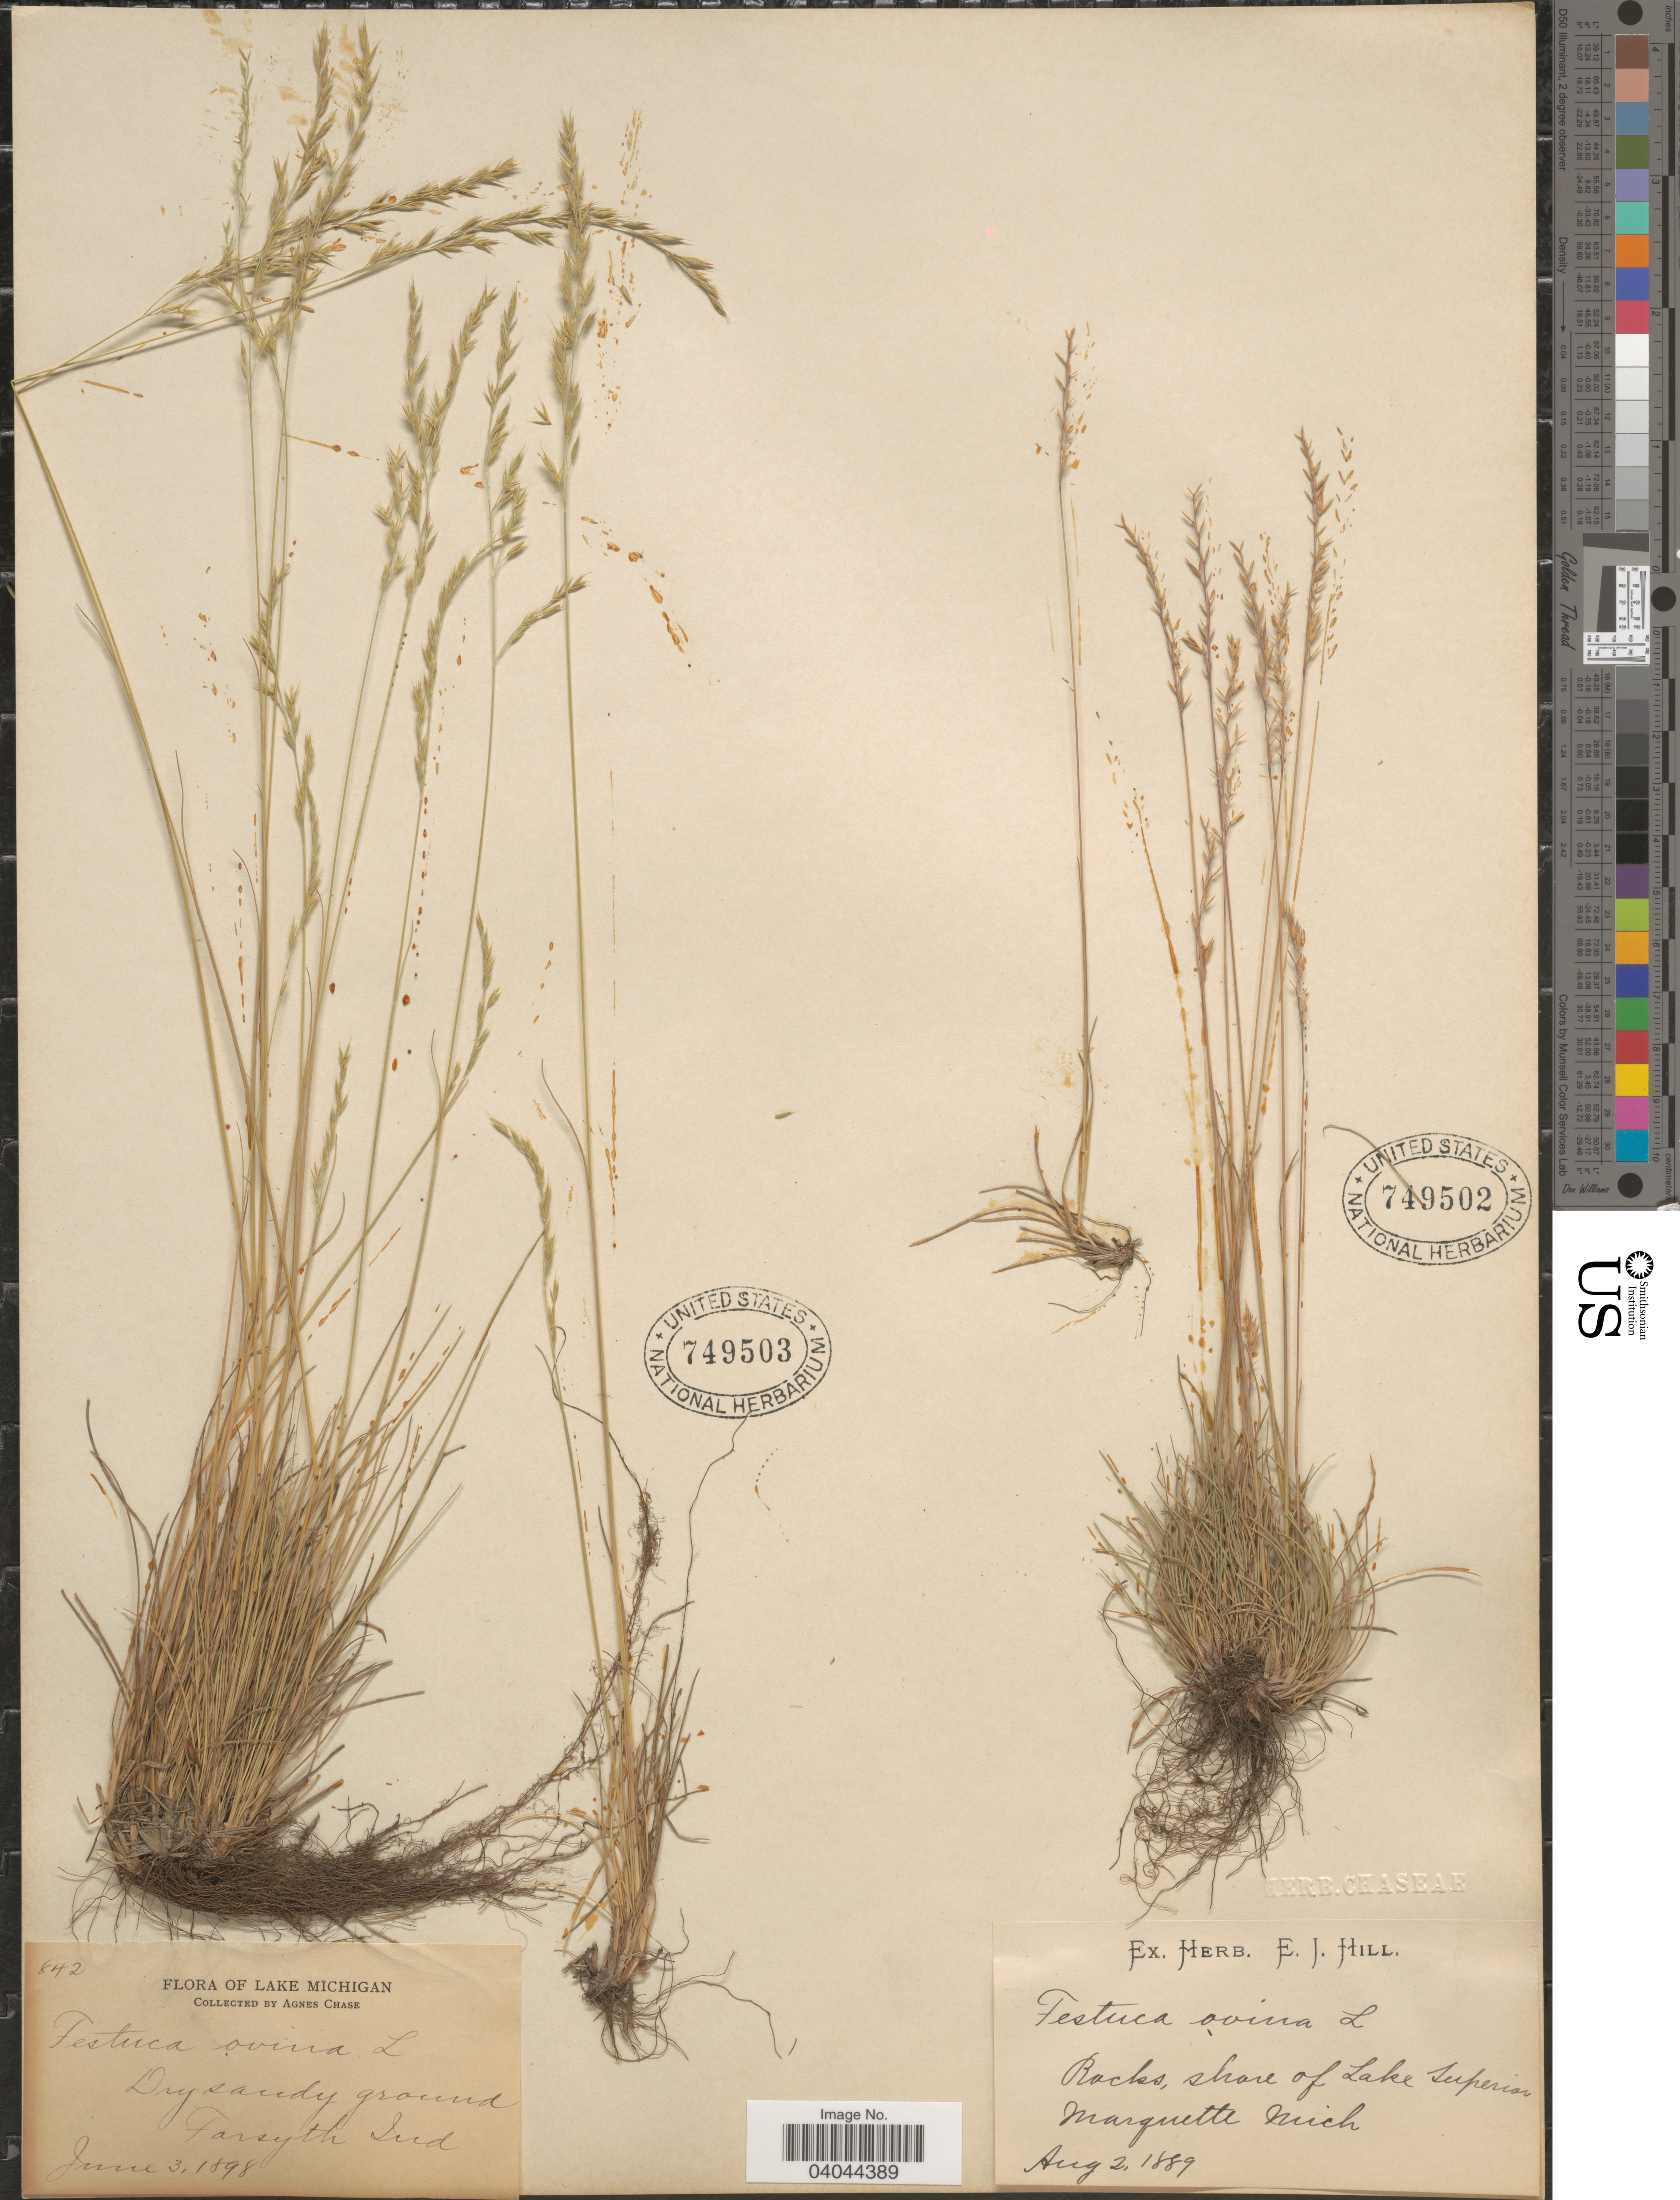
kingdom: Plantae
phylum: Tracheophyta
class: Liliopsida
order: Poales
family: Poaceae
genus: Festuca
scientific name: Festuca ovina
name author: L.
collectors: Ex herb. E. J. Hill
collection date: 1889-08-02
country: United States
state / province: Michigan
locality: Rocks, shore of Lake Superior. Marquette.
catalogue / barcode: US 749502-2